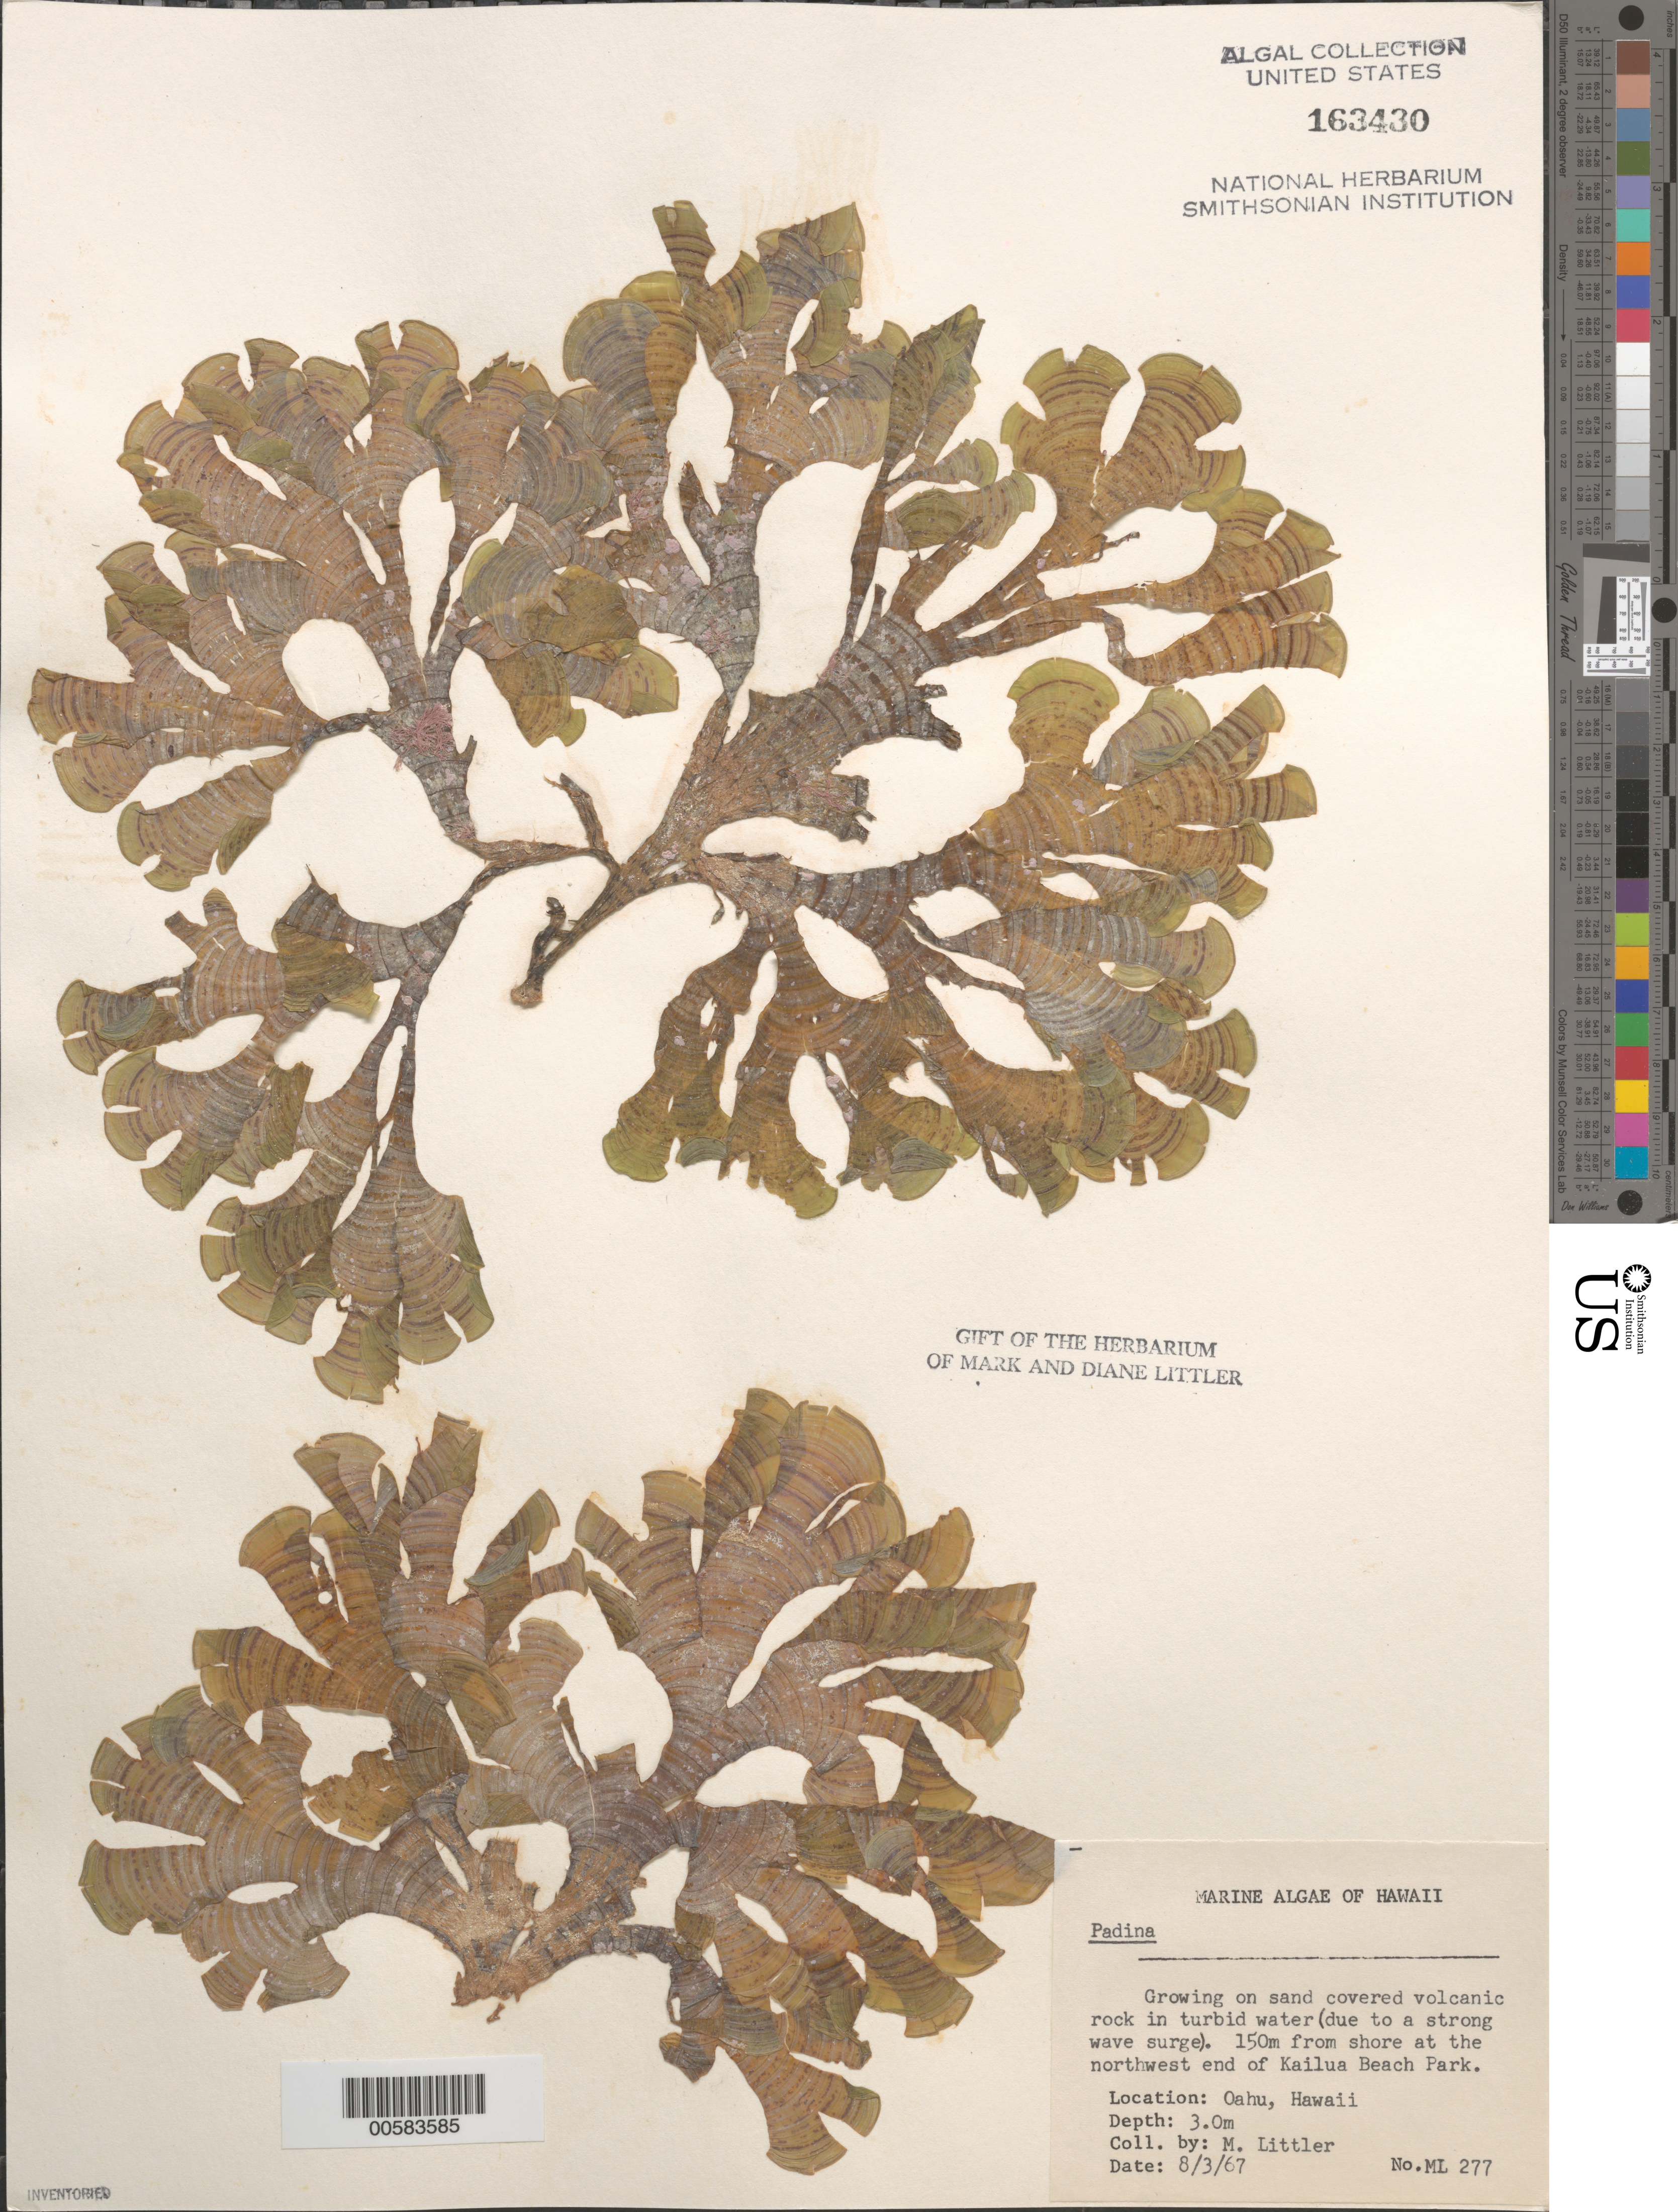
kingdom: Chromista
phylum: Ochrophyta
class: Phaeophyceae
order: Dictyotales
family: Dictyotaceae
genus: Padina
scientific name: Padina sp.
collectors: M. M. Littler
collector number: ML 277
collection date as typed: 03 Aug 1967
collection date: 1967-08-03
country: United States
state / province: Hawaii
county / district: Honolulu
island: Oahu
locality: Kailua Beach Park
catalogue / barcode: US 163430